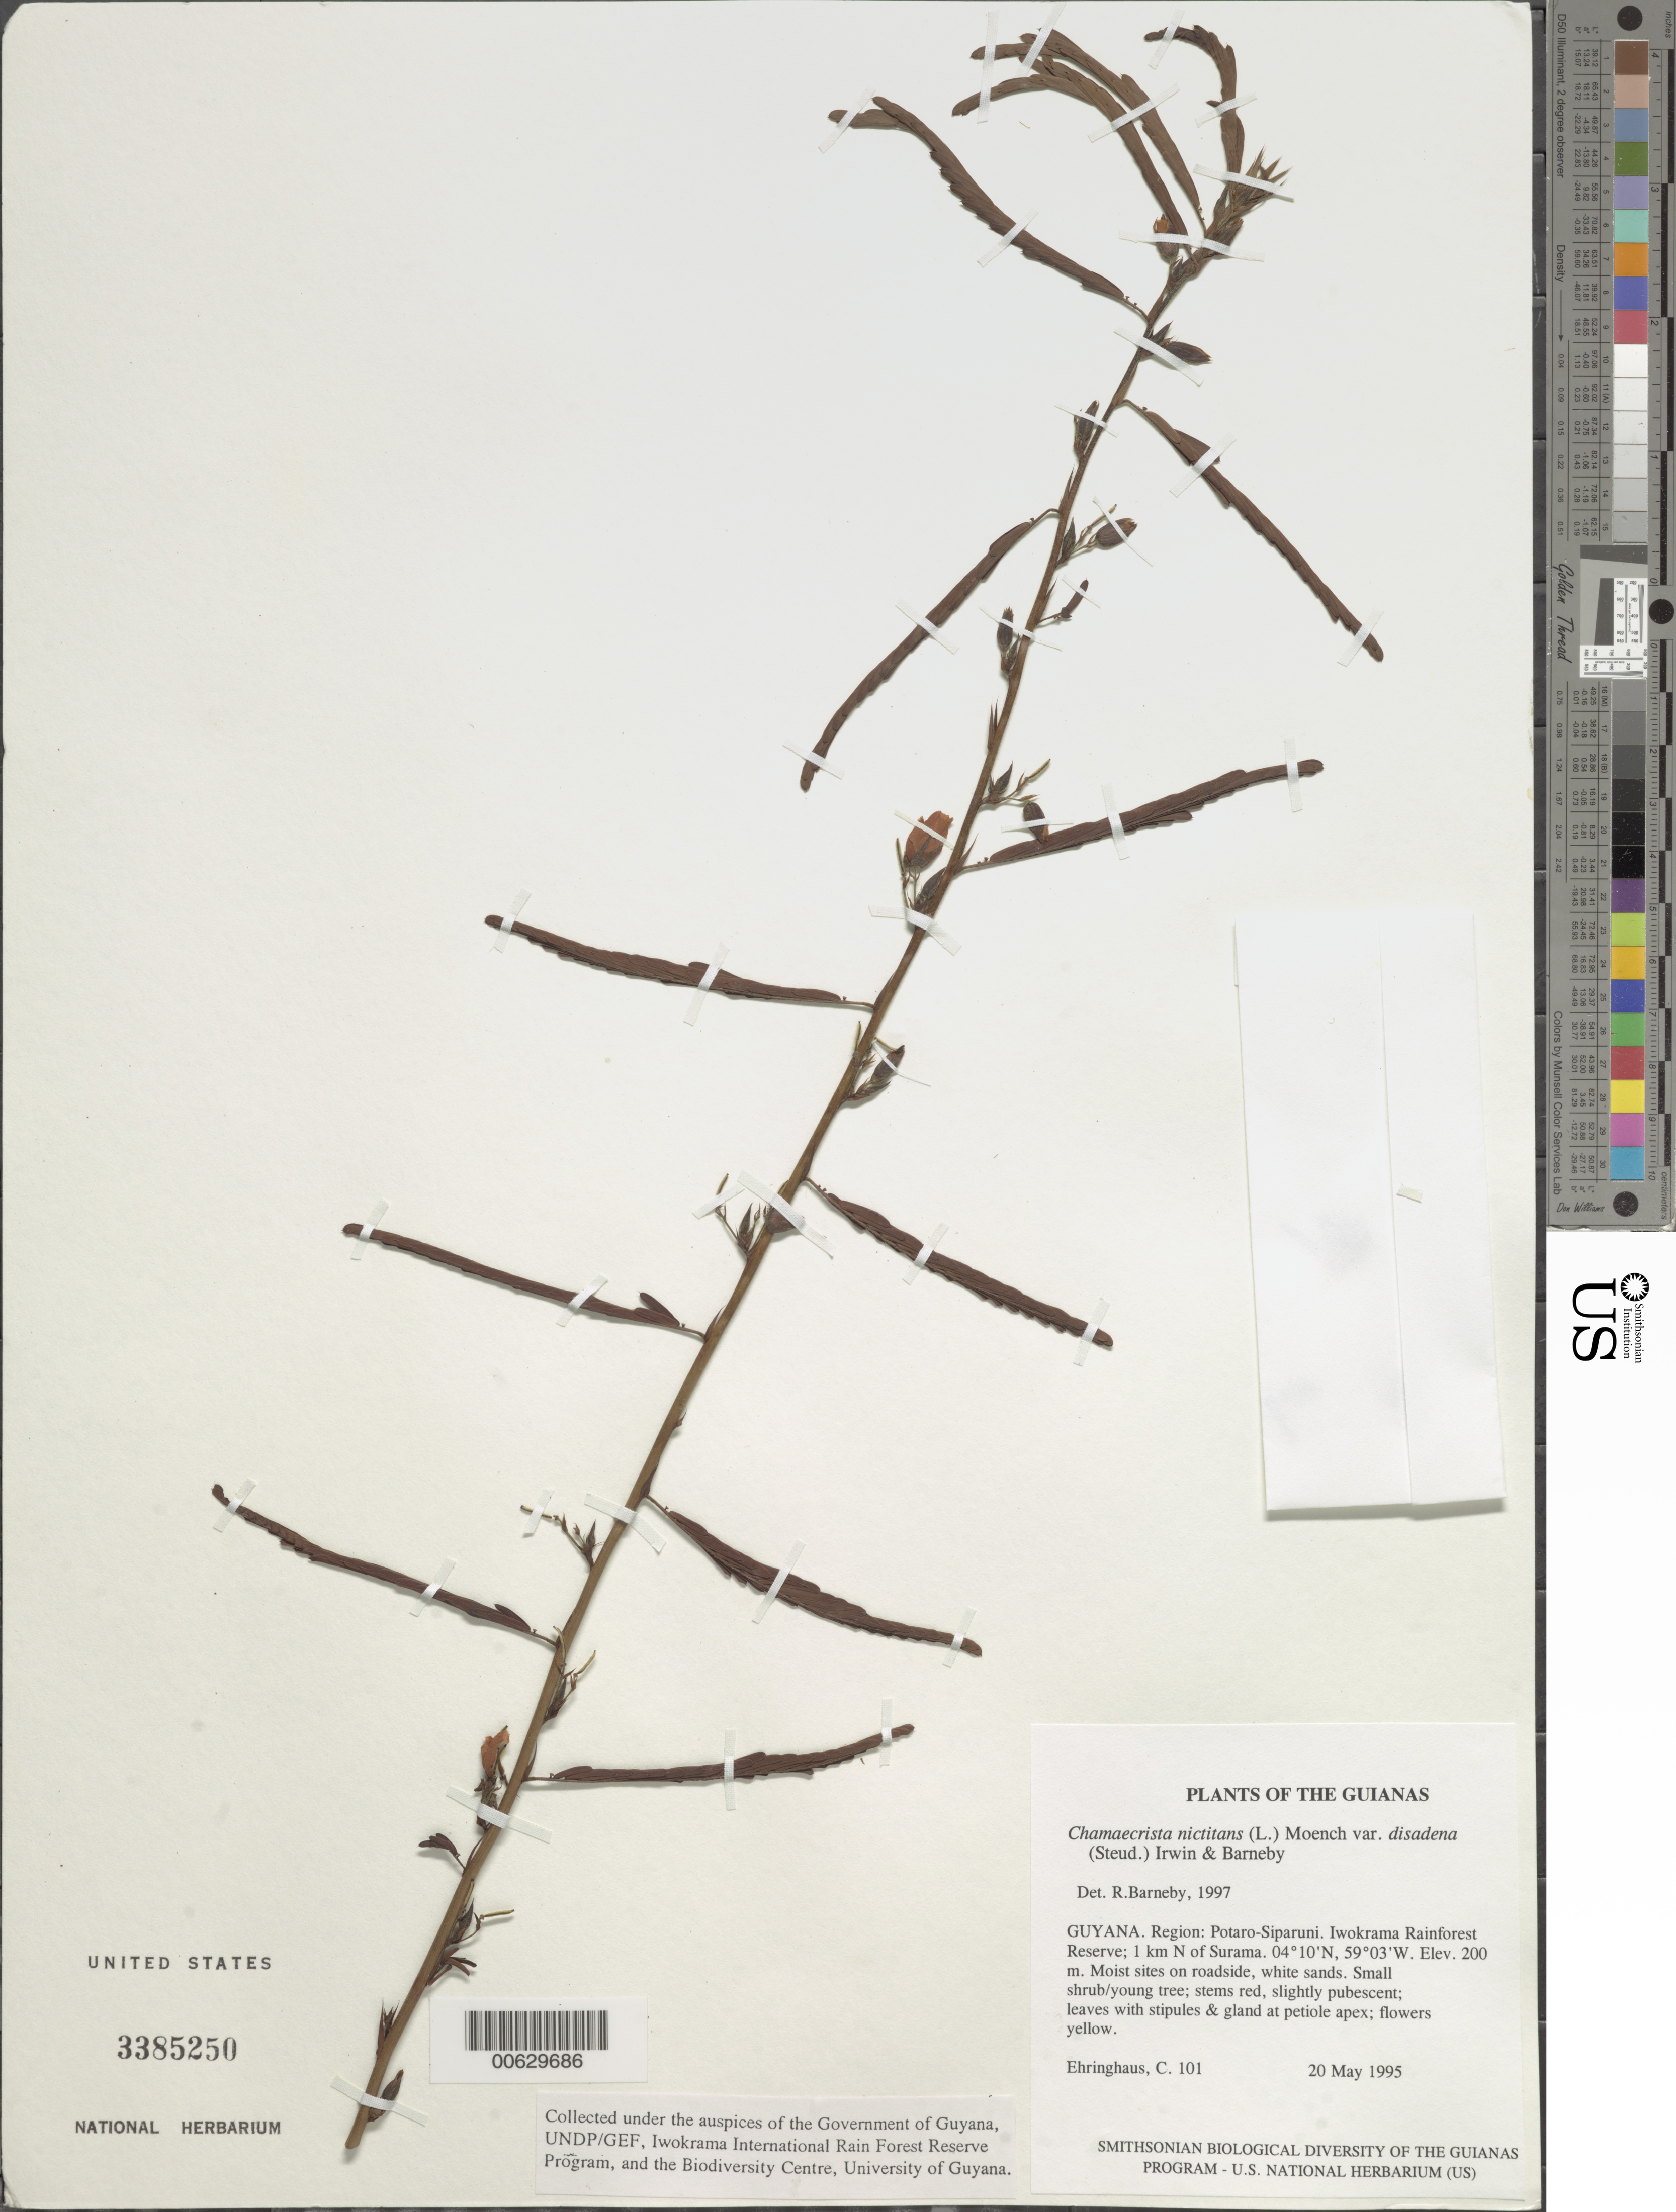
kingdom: Plantae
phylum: Tracheophyta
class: Magnoliopsida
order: Fabales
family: Fabaceae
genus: Chamaecrista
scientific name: Chamaecrista nictitans var. disadena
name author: (Steud.) H.S. Irwin & Barneby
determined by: Barneby, Rupert C., (NY)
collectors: C. Ehringhaus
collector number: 101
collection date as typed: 20 May 1995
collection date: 1995-05-20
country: Guyana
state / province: Potaro-Siparuni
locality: Iwokrama Rainforest Reserve; 1 km N of Surama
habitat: Moist sites on roadside, white sands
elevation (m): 200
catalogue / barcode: US 3385250